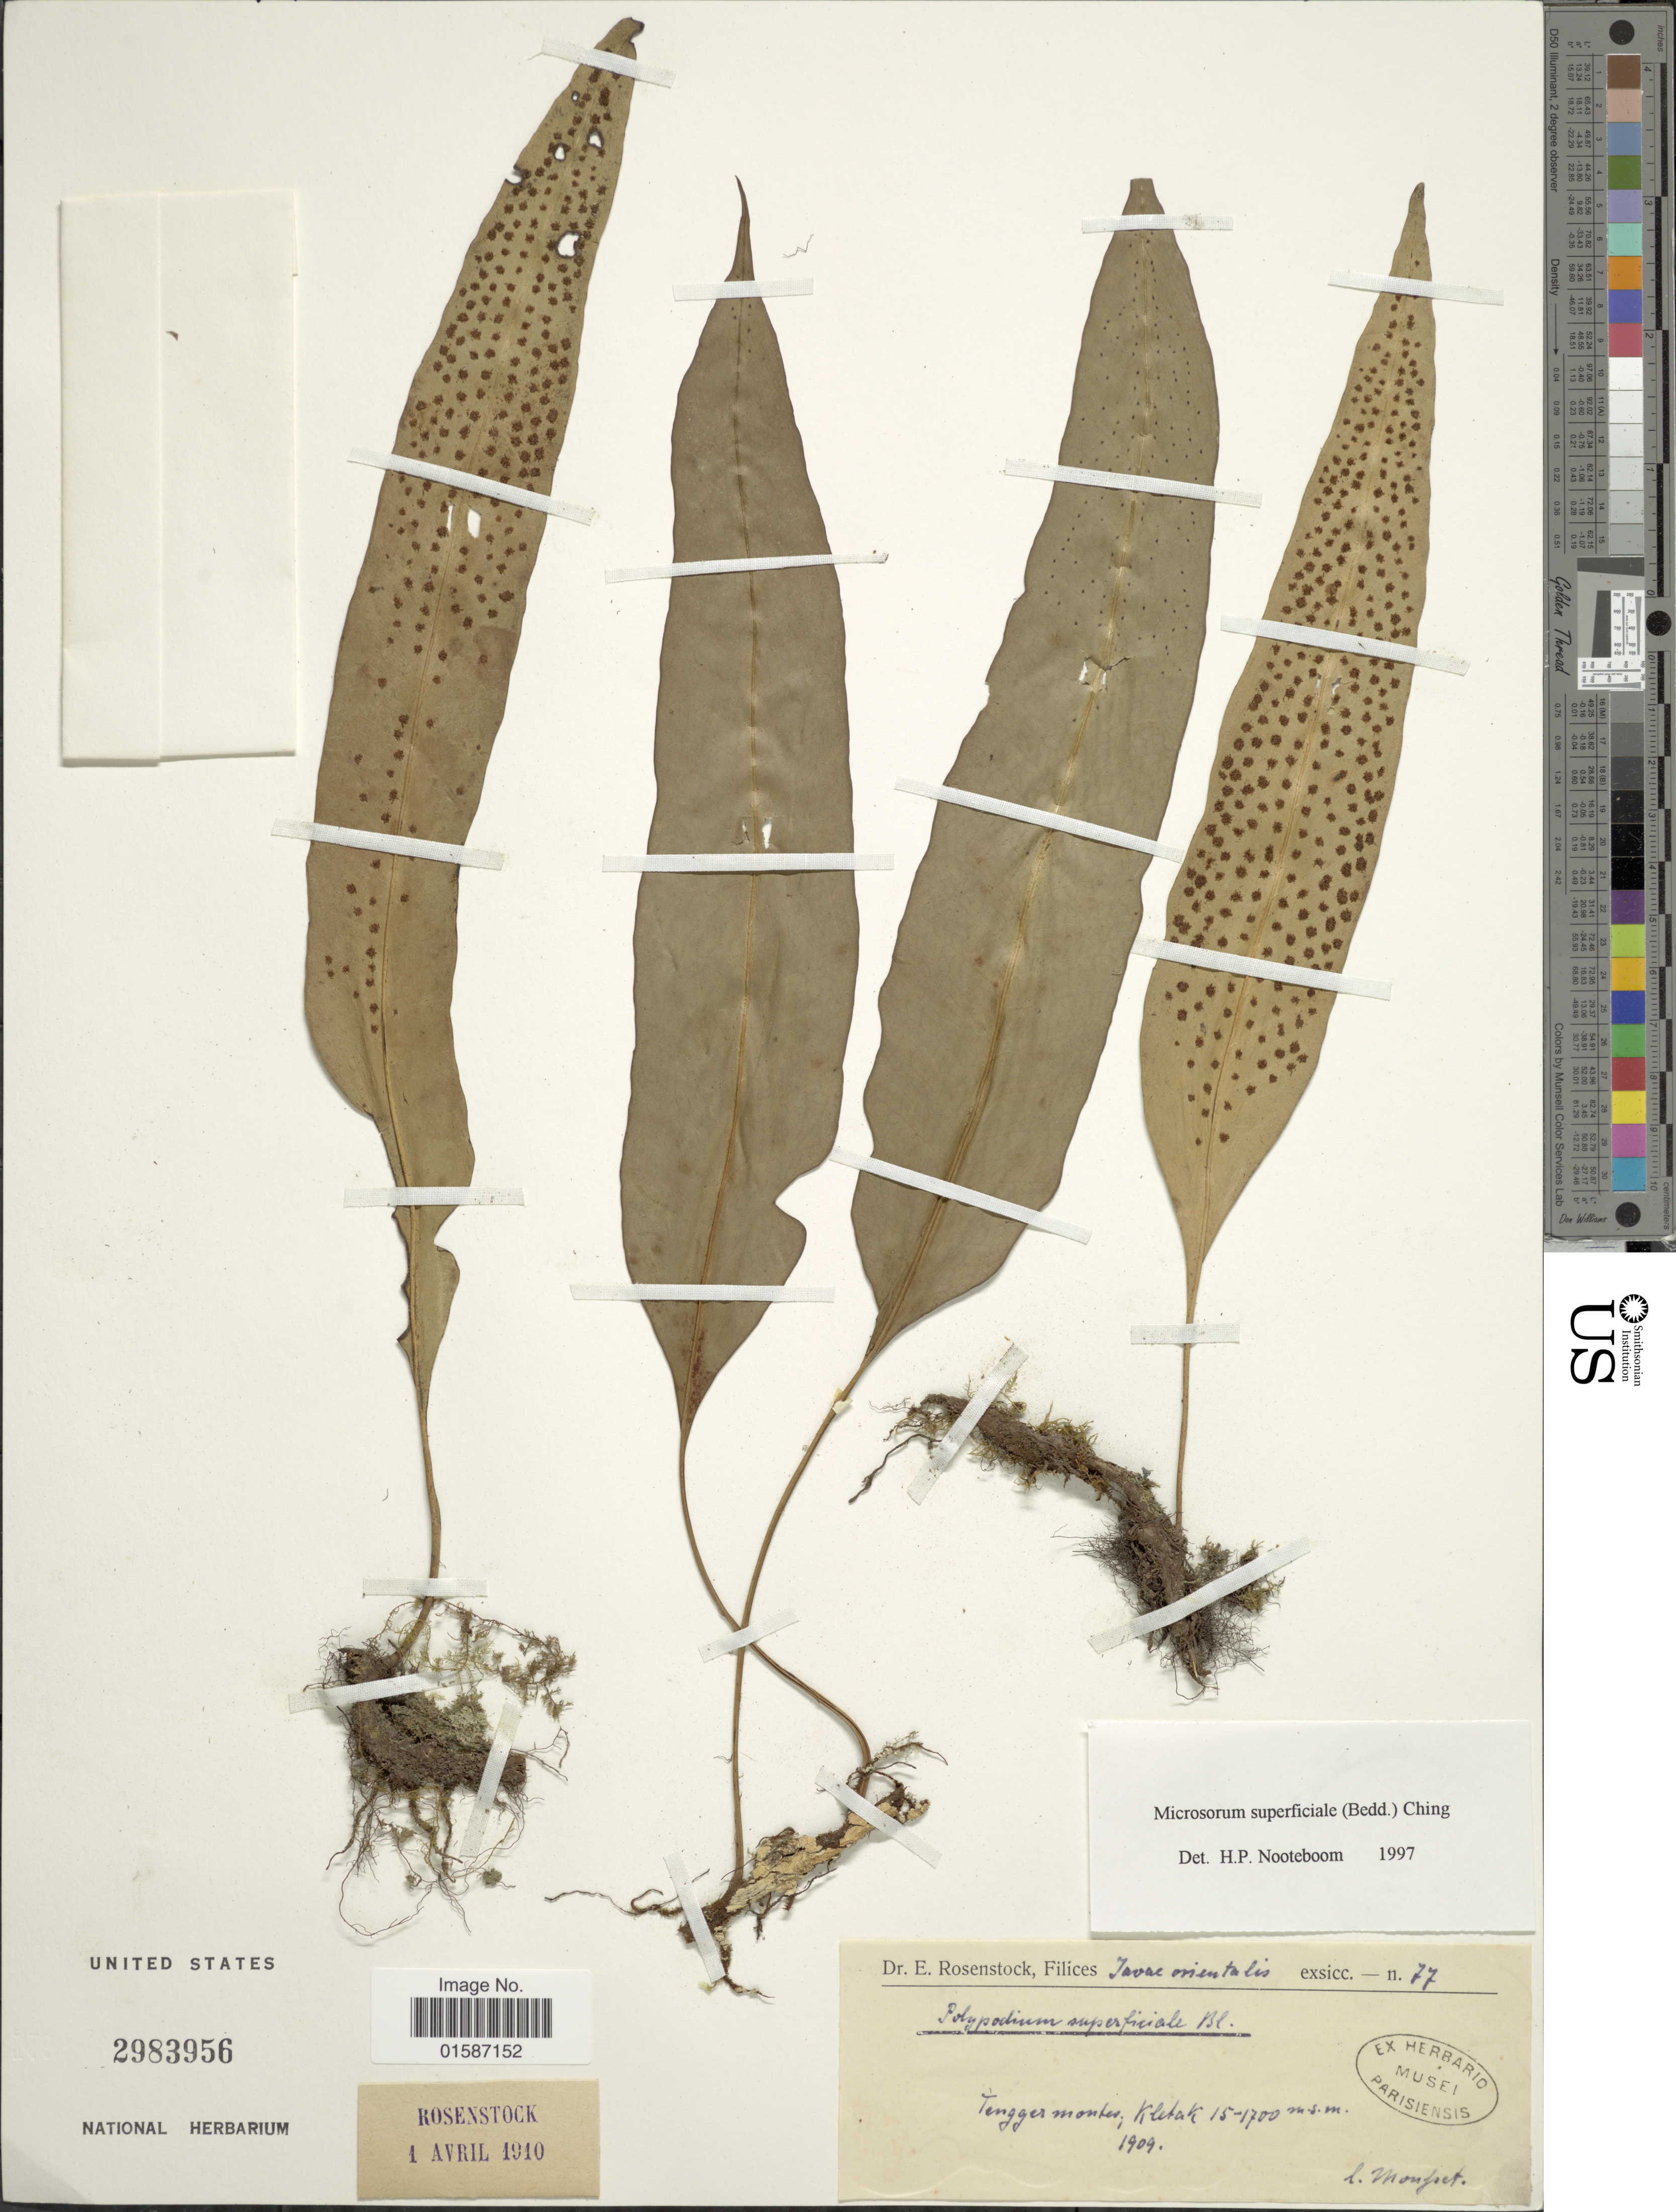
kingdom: Plantae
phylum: Tracheophyta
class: Polypodiopsida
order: Polypodiales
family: Polypodiaceae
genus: Lepidomicrosorium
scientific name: Lepidomicrosorium superficiale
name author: (Blume) Li S. Wang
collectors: Mousset, --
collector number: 77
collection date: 1909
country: Indonesia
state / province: Java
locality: Javae orientalis, Tengger montes, Klitak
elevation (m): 1500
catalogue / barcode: US 2983956